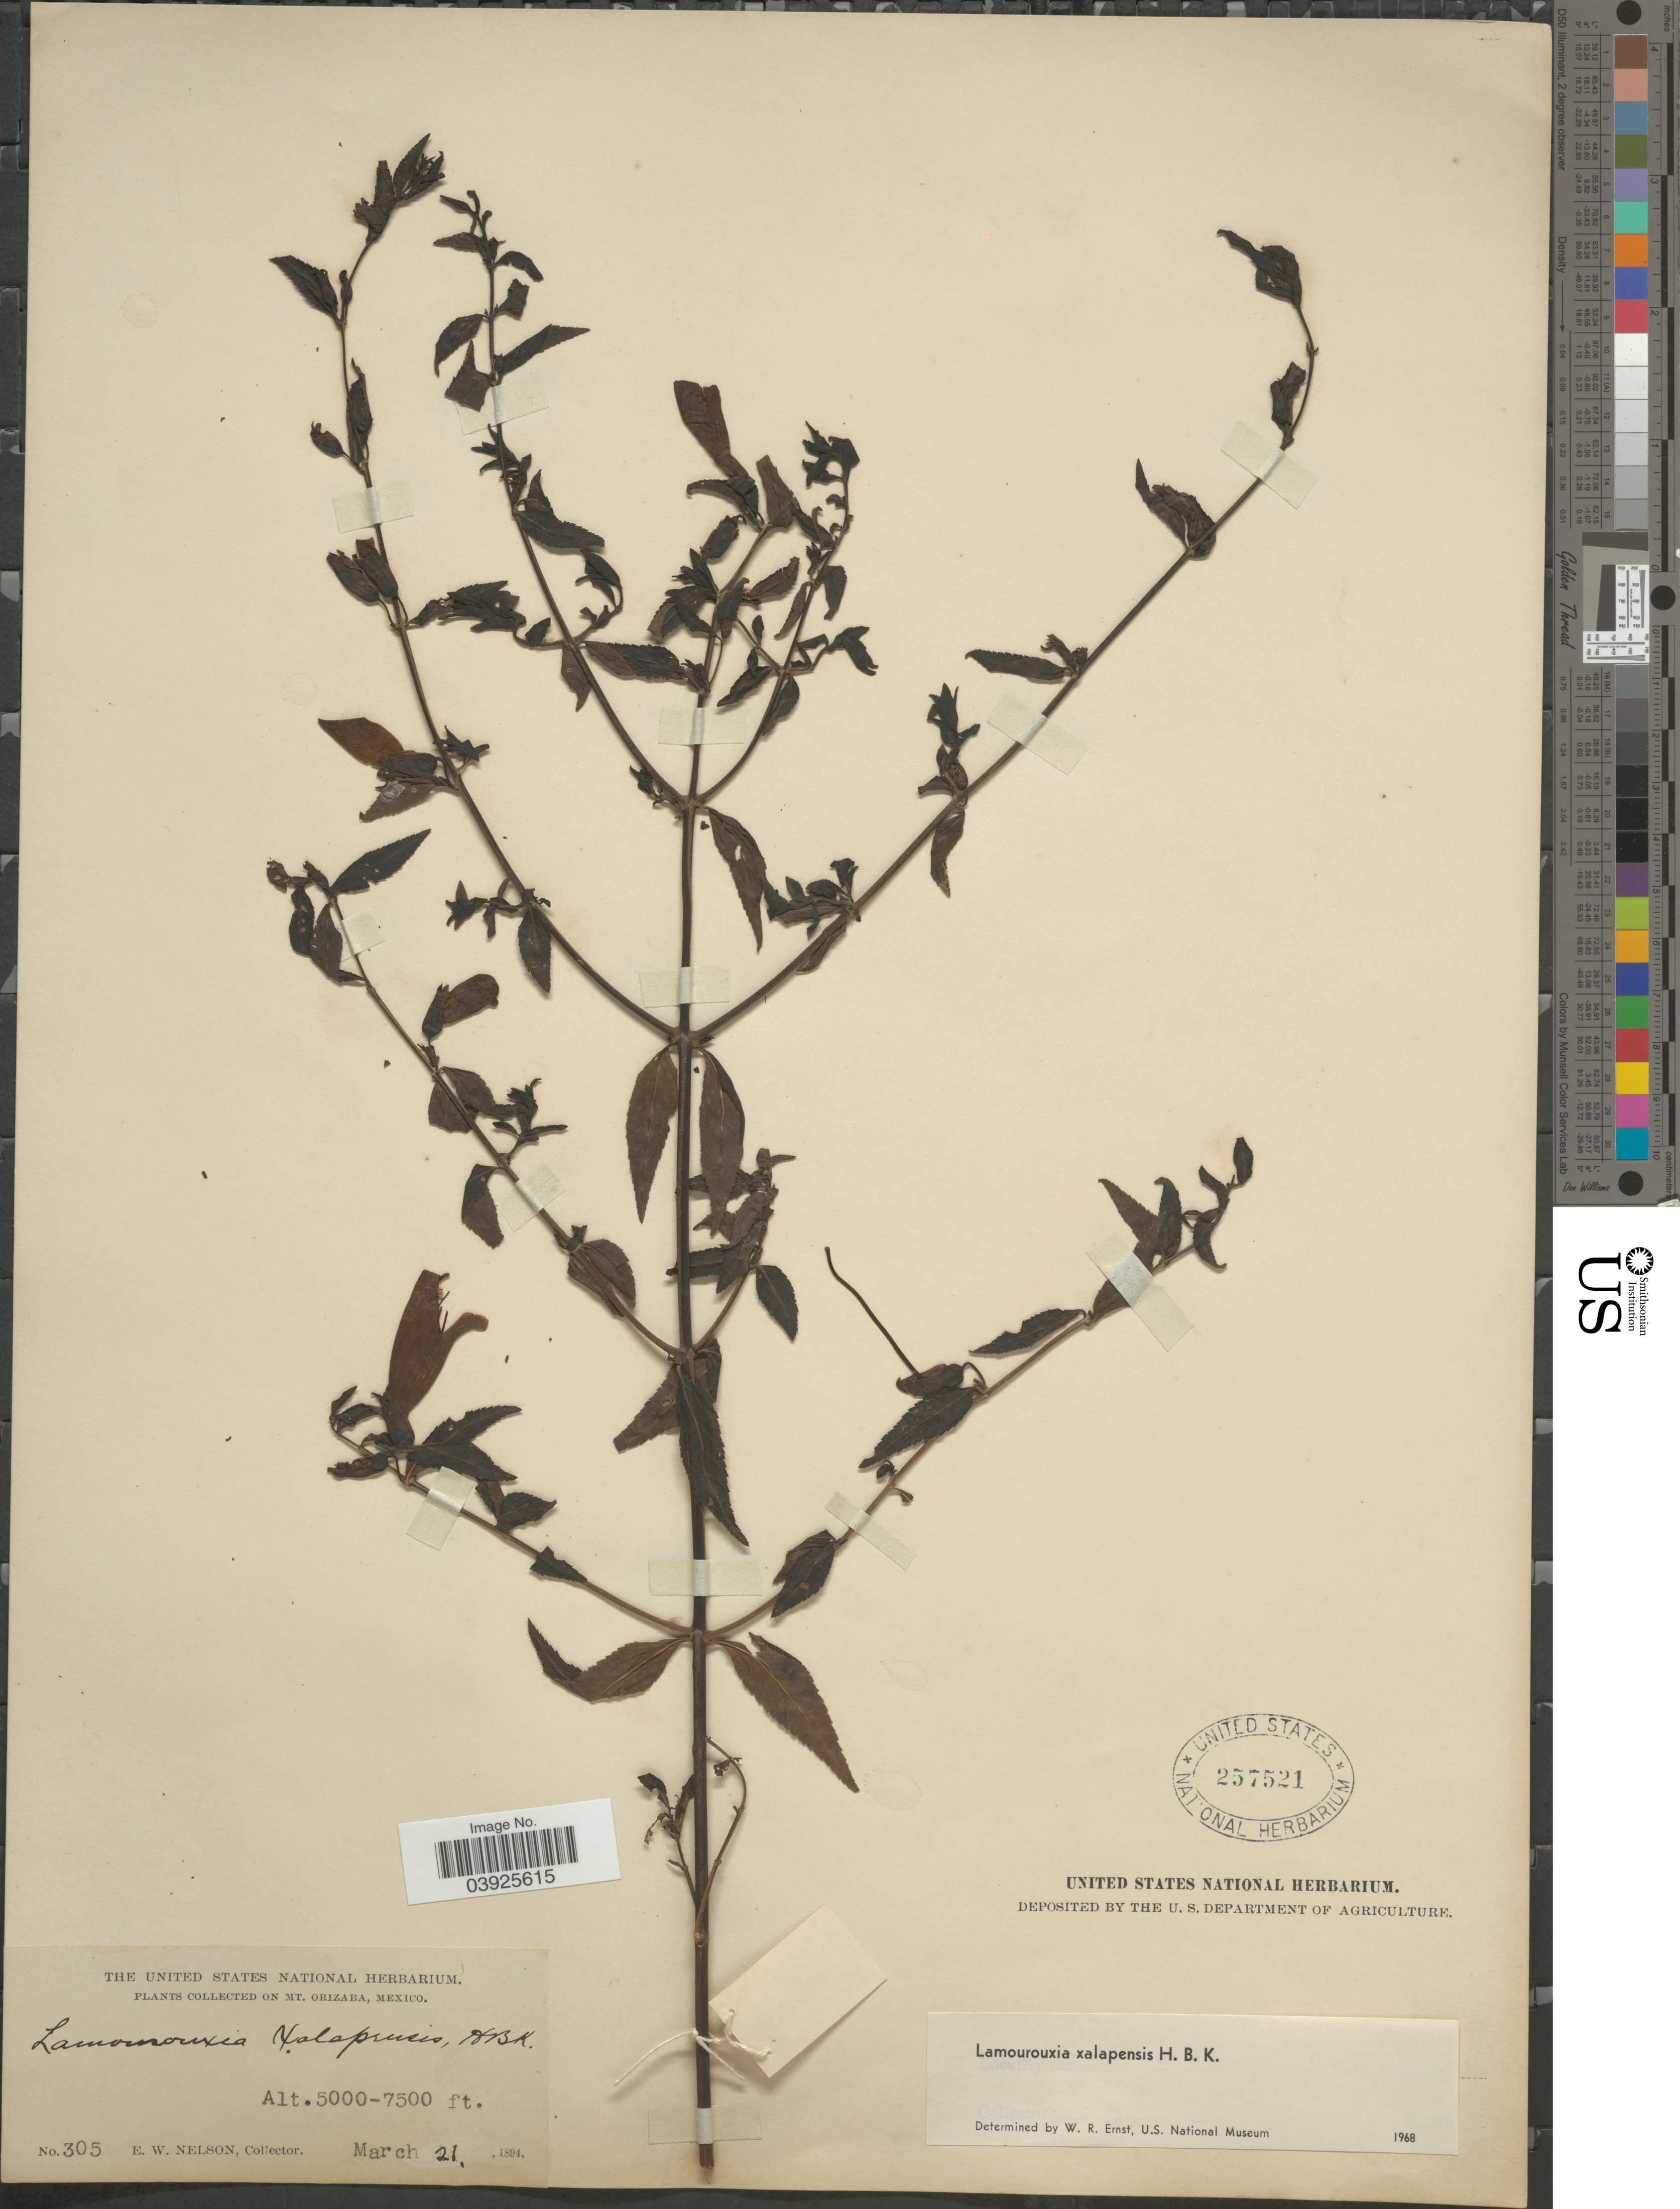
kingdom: Plantae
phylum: Tracheophyta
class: Magnoliopsida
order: Lamiales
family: Orobanchaceae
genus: Lamourouxia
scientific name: Lamourouxia xalapensis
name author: Kunth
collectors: E. W. Nelson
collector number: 305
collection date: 1894-03-21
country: Mexico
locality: On Mt. Orizaba.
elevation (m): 1524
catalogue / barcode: US 257521